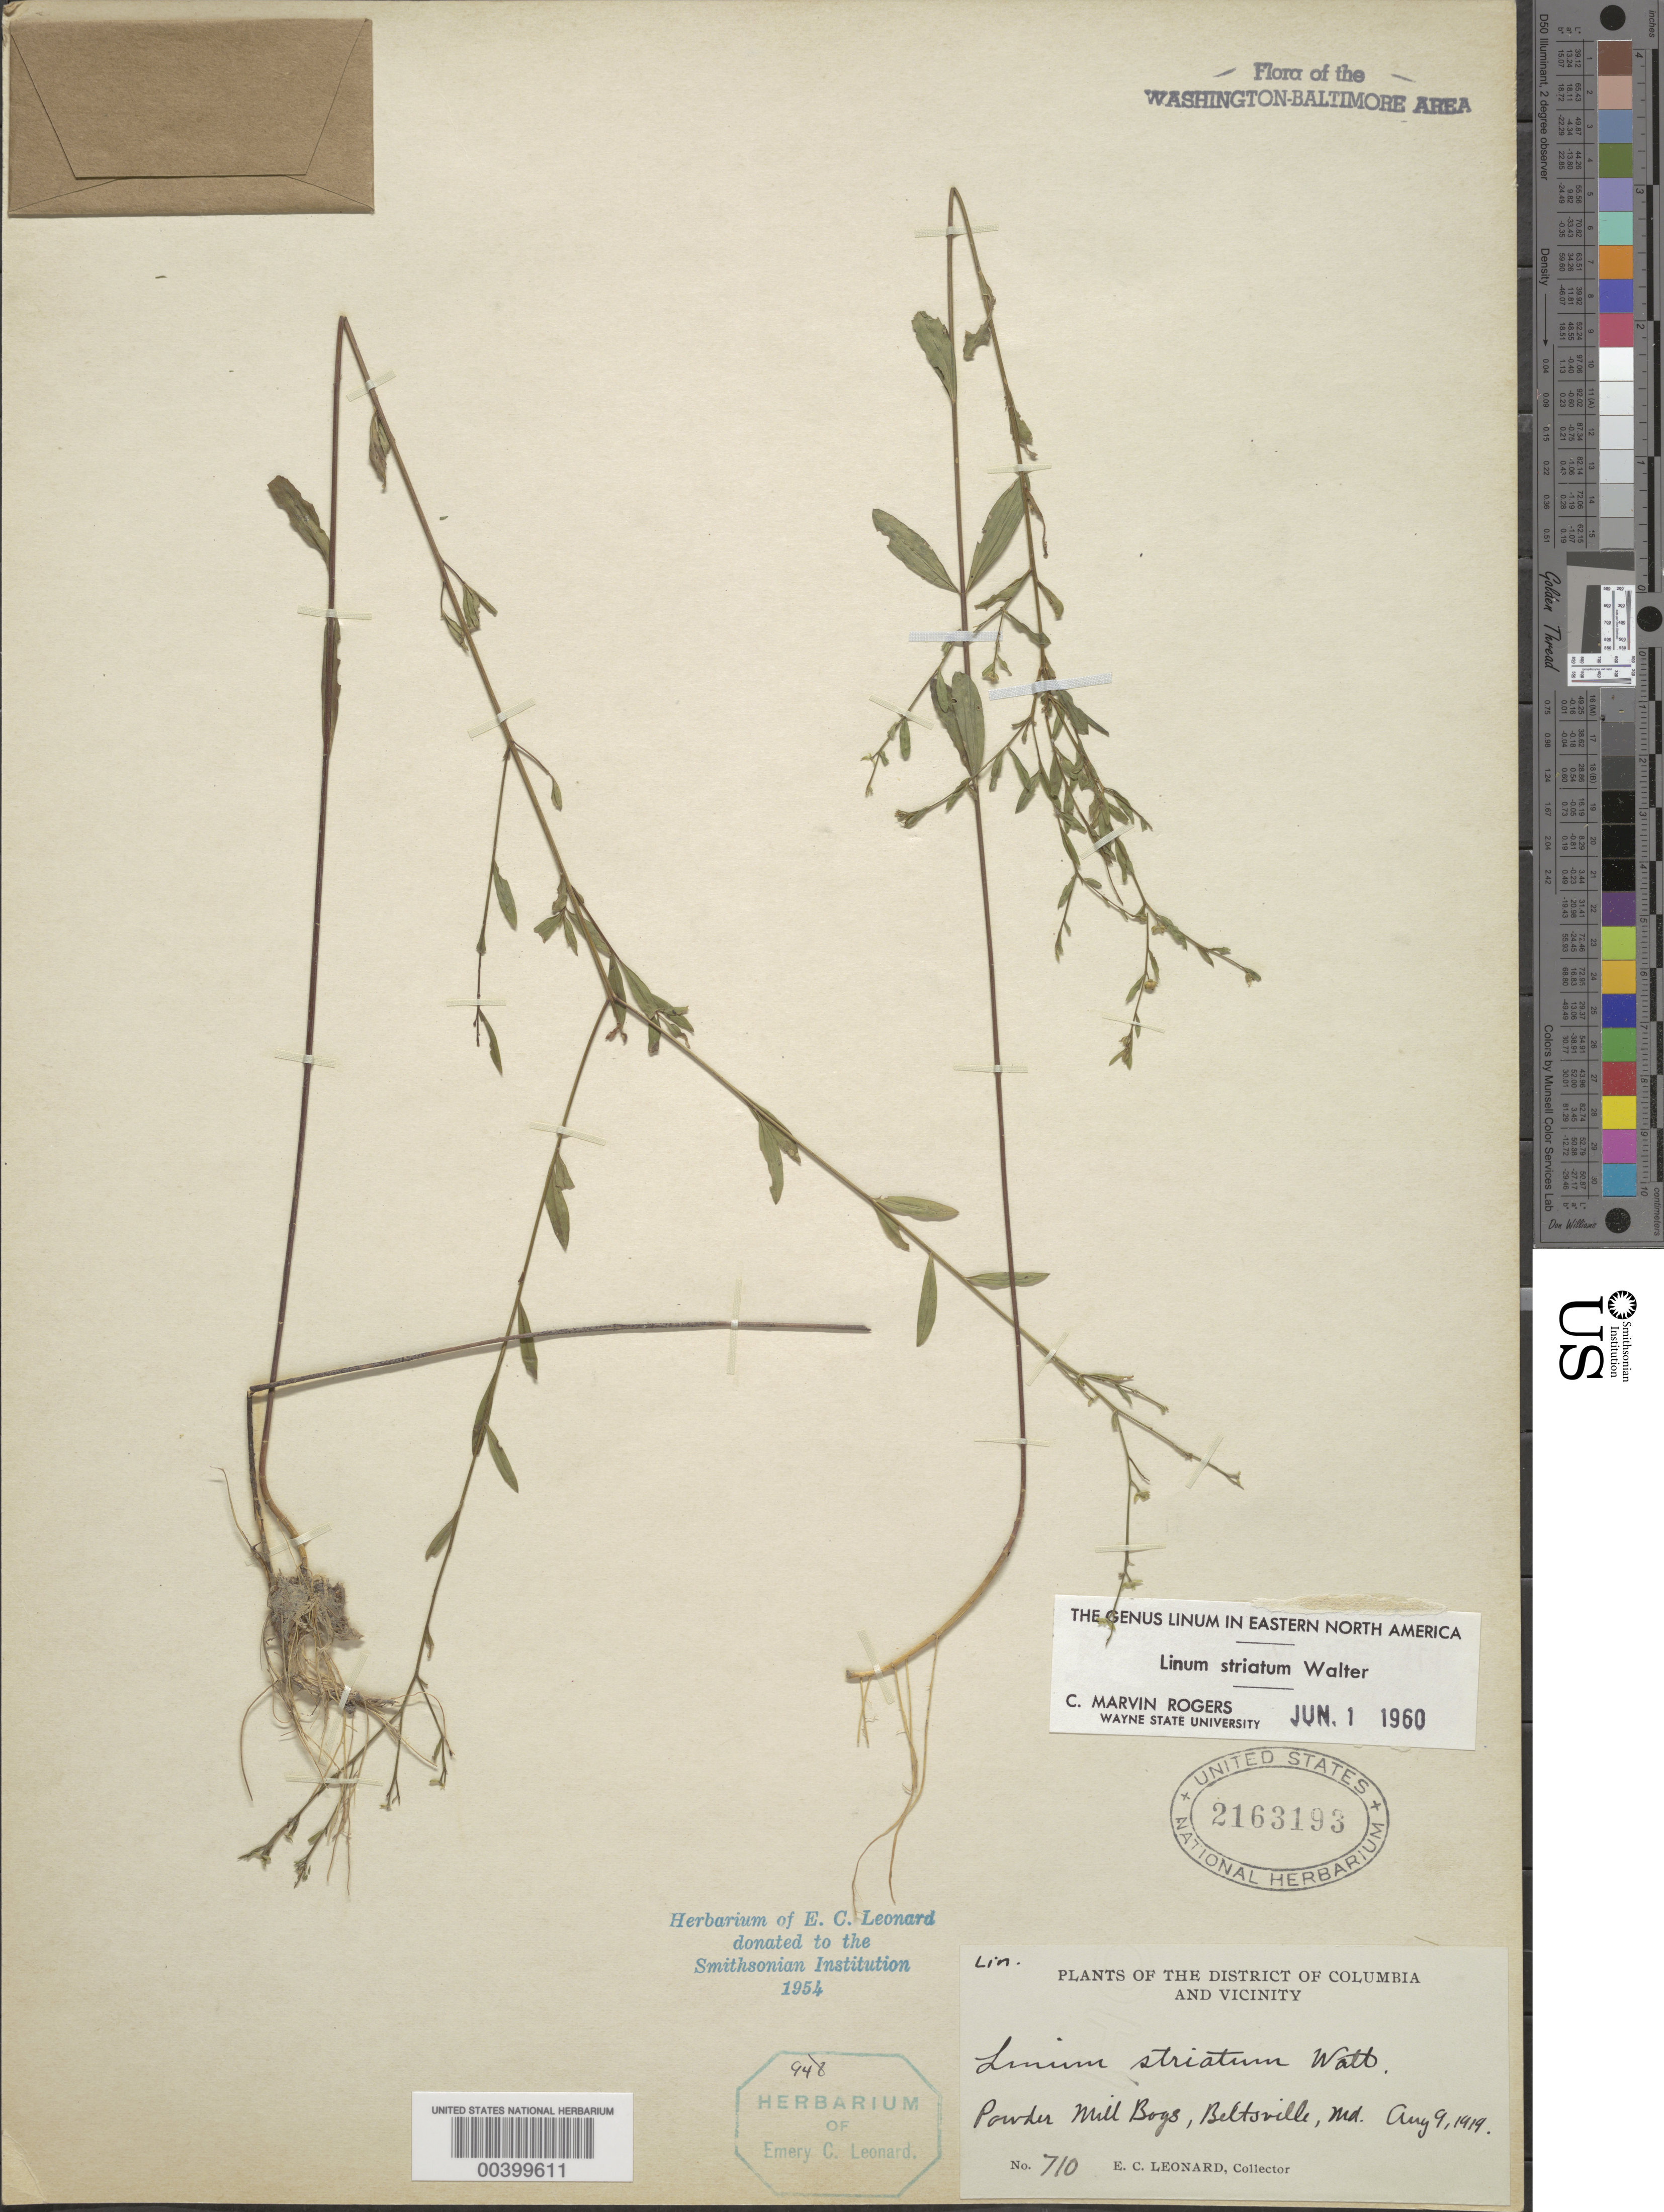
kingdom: Plantae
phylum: Tracheophyta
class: Magnoliopsida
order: Malpighiales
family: Linaceae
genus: Linum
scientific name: Linum striatum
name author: Walter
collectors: E. C. Leonard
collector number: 710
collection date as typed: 09 Aug 1919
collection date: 1919-08-09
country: United States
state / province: Maryland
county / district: Prince George's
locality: Powder Mill Bogs, Beltsville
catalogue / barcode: US 2163193